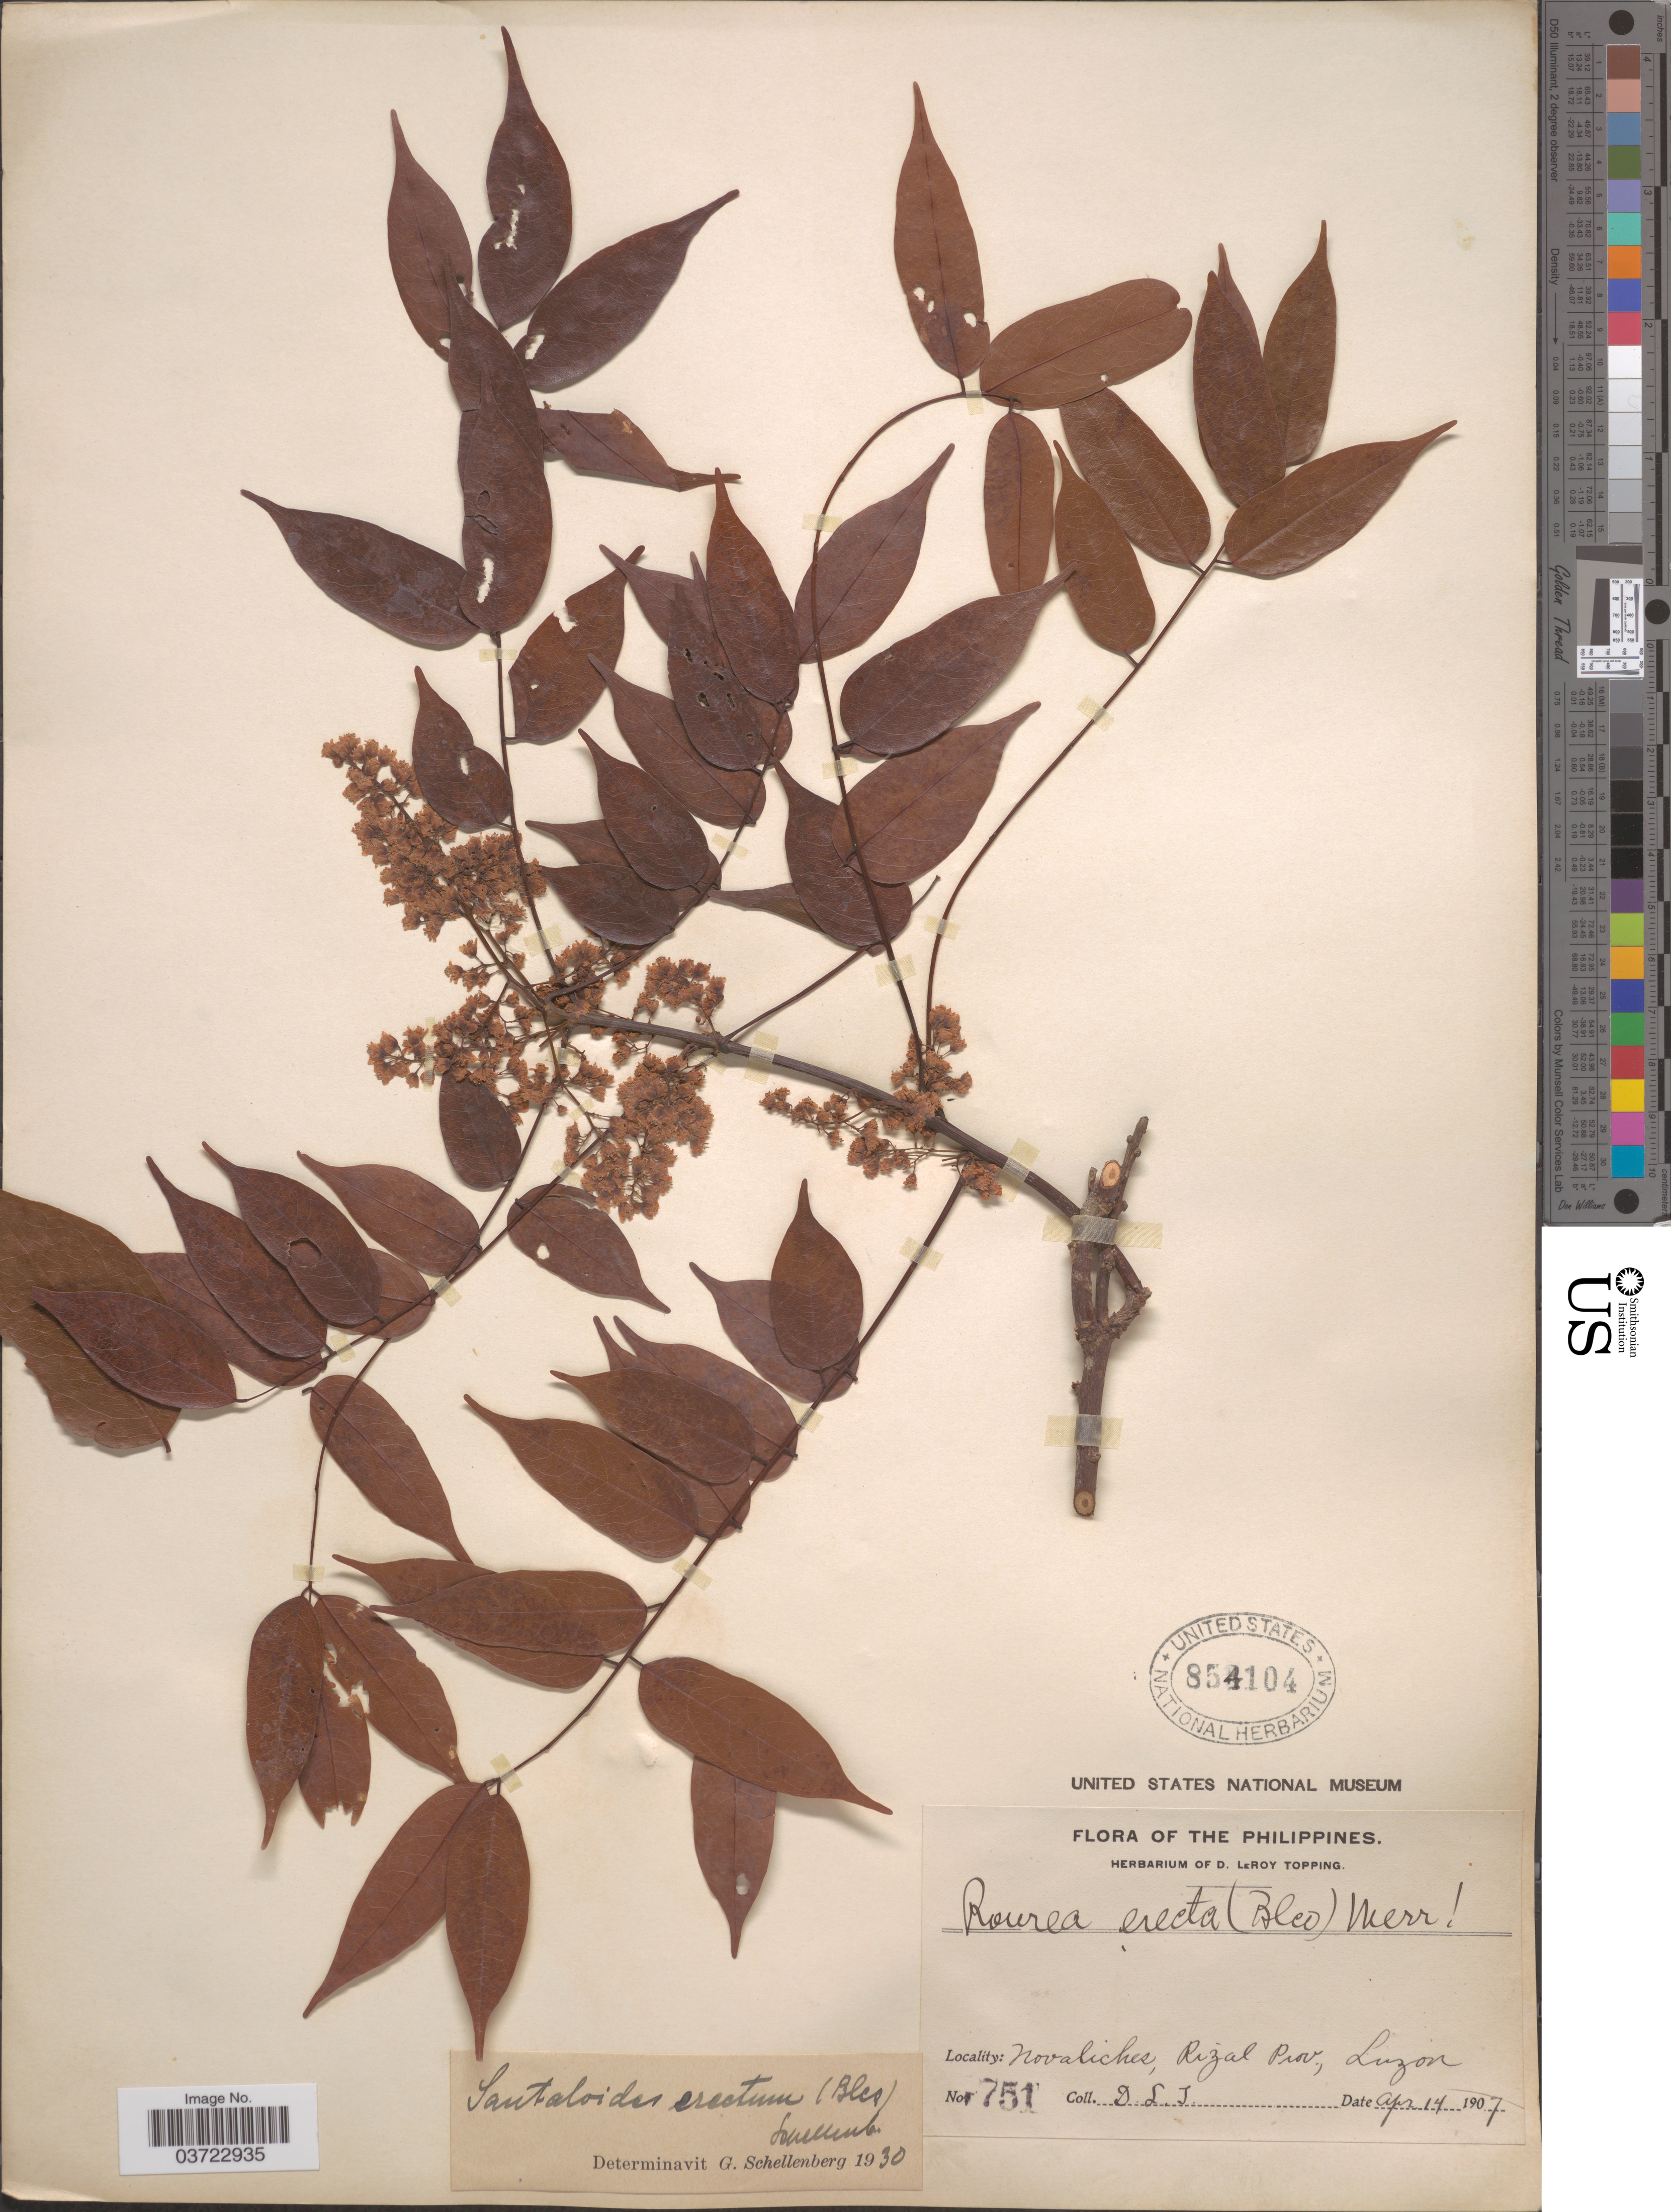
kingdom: Plantae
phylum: Tracheophyta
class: Magnoliopsida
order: Oxalidales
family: Connaraceae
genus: Rourea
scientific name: Rourea erecta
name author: (Blanco) Merr.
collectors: D. L. Topping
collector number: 751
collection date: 1907-04-14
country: Philippines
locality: Novaliches, Rizal Prov., Luzon.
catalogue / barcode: US 854104